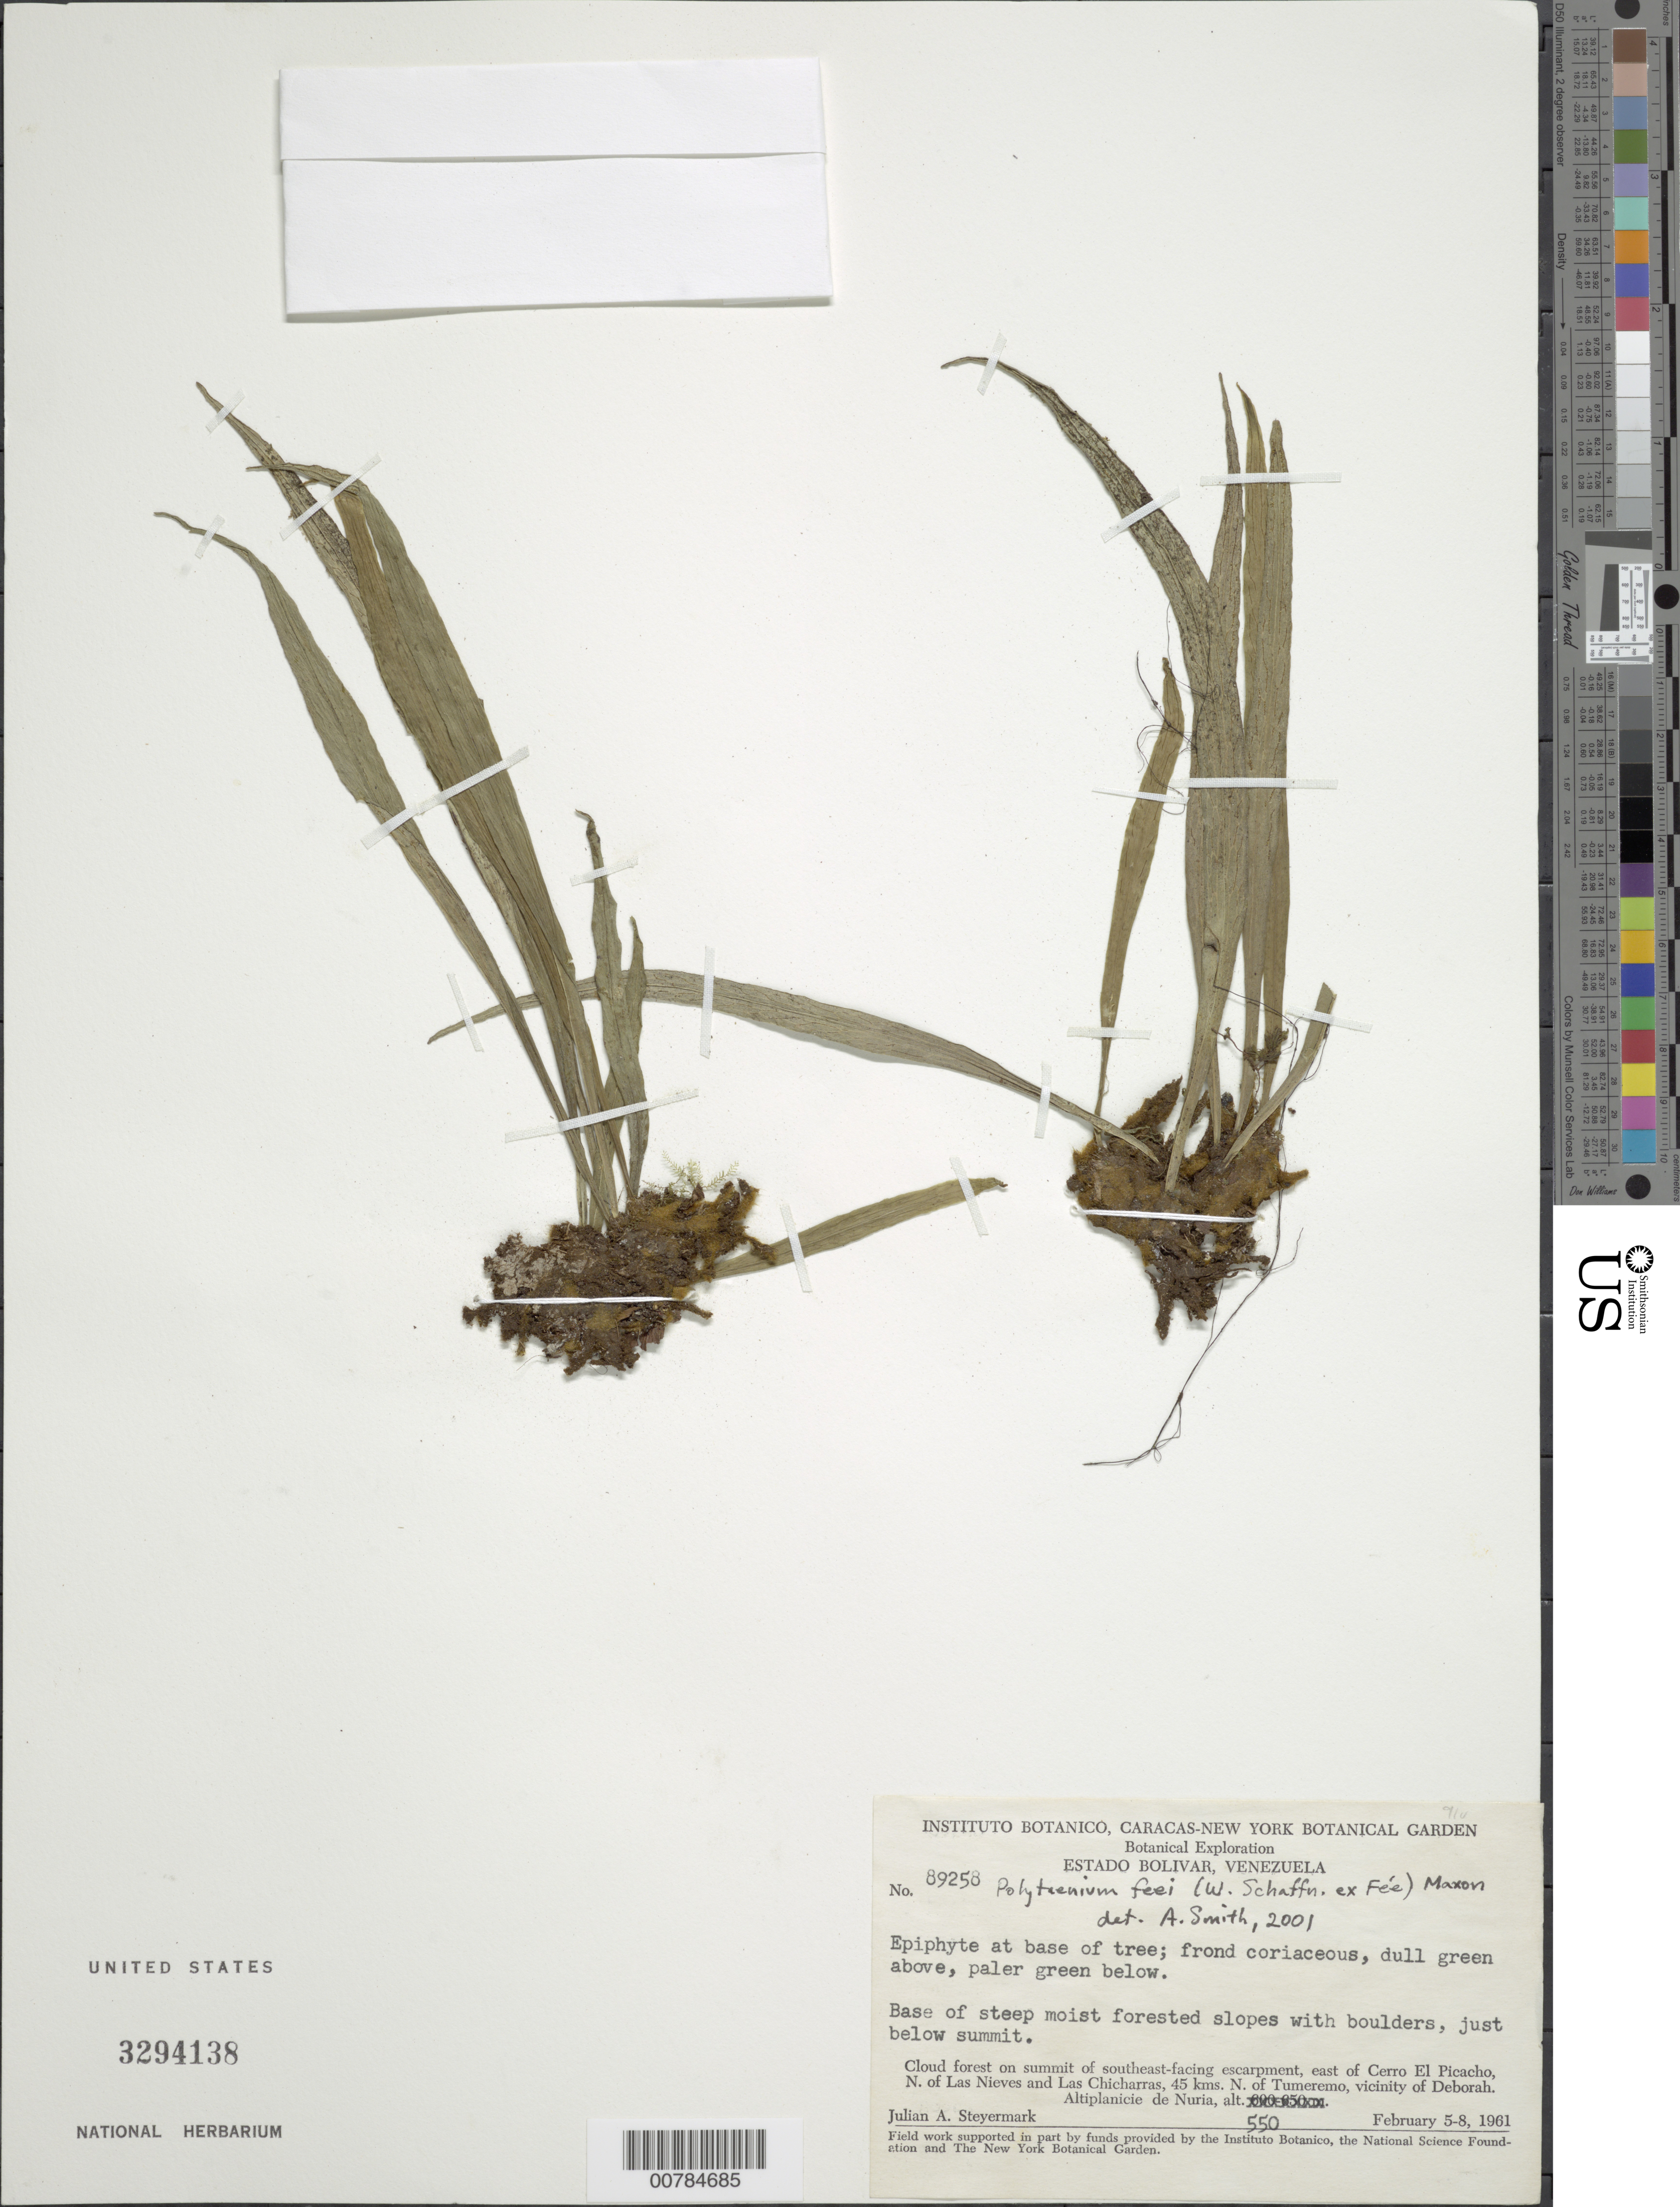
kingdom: Plantae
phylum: Tracheophyta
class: Polypodiopsida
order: Polypodiales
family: Pteridaceae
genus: Polytaenium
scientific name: Polytaenium lanceolatum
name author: (L.) Desv.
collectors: J. Steyermark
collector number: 89258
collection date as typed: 5-Feb-61 to 8-Feb-61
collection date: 1961-02-05/1961-02-08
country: Venezuela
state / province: Bolívar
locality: Cerro El Picacho, N of Las Nieves, 45 km N of Tumeremo, Altiplanicie de Nuria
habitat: Base of steep moist forested slopes with boulders, just below summit; base of tree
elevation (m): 550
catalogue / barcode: US 3294138